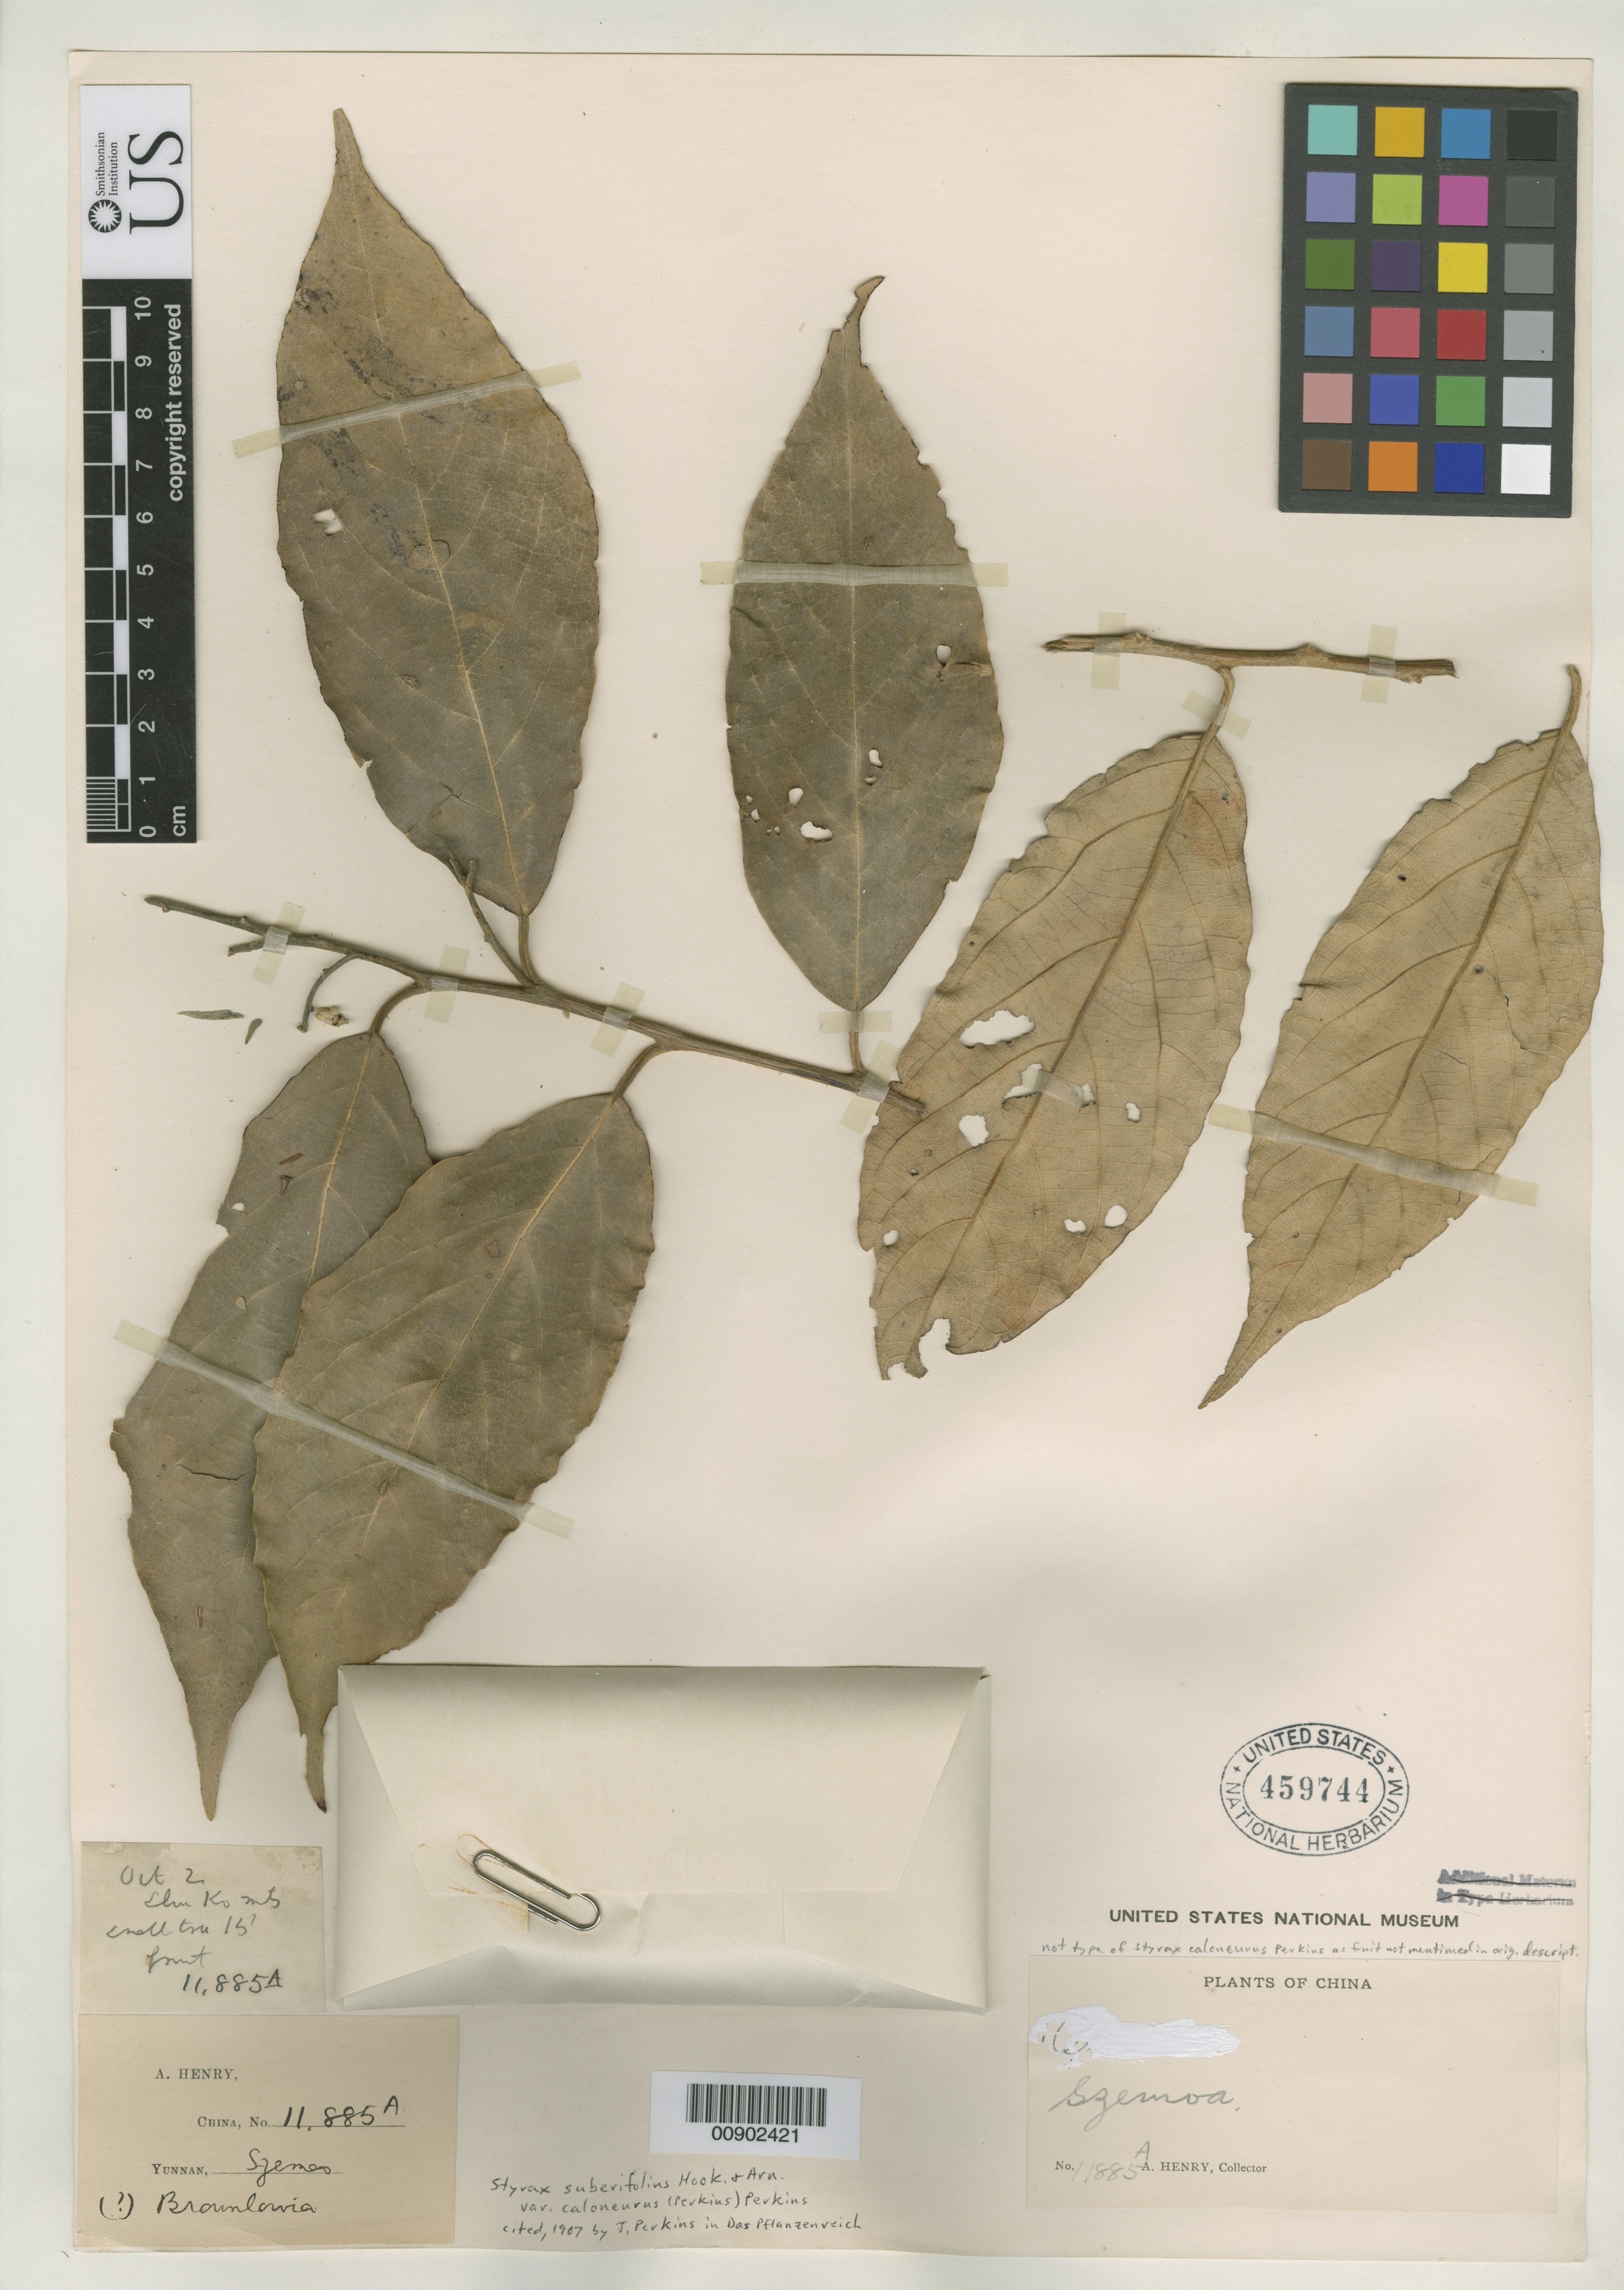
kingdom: Plantae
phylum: Tracheophyta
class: Magnoliopsida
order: Ericales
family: Styracaceae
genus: Styrax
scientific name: Styrax caloneurus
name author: Perkins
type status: Possible Type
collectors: A. Henry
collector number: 11885 A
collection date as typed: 02 Oct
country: China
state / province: Yunnan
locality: Szemao. Elm [?] Ko mts.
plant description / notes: Annotated (S.F. Smith script) "not type... as fruit not mentioned in orig. descr.". Protologue, "China: Yunnan, Szemao, Wetgebirge, 1600 m ü. M. (Henry n. 11885)" (i.e., not "A" or "B")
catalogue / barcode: US 459744